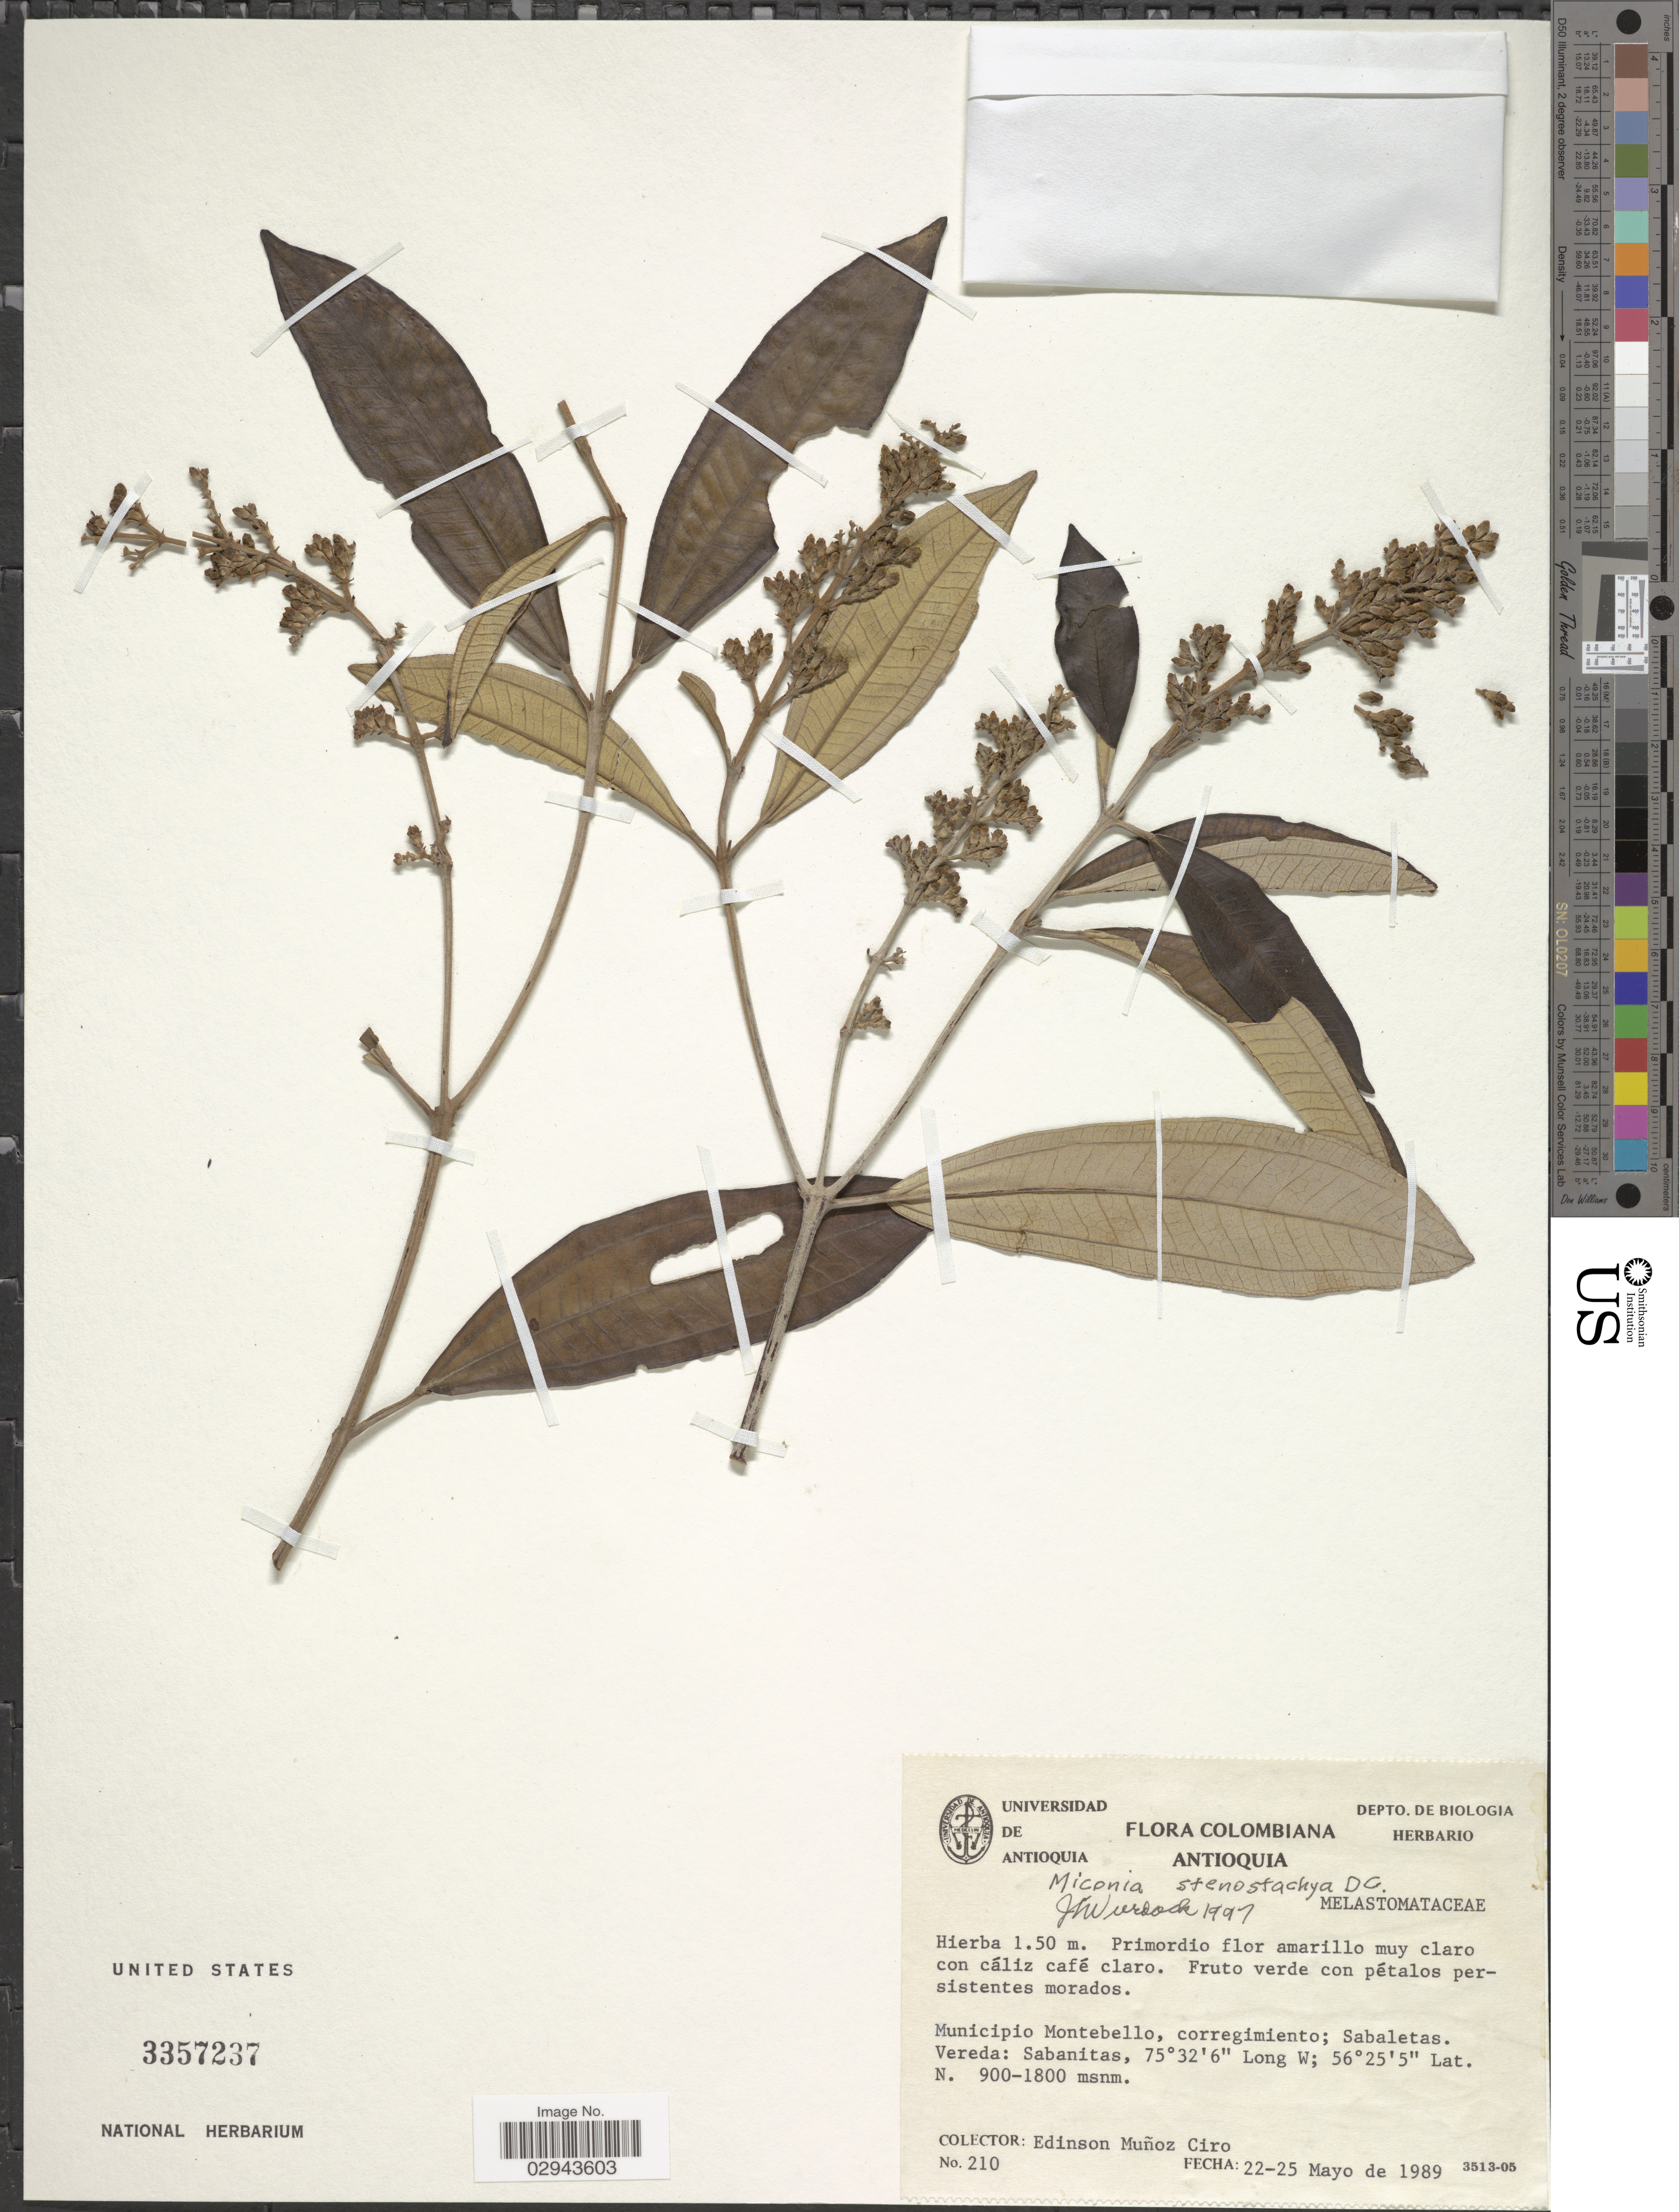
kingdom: Plantae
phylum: Tracheophyta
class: Magnoliopsida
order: Myrtales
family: Melastomataceae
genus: Miconia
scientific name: Miconia stenostachya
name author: DC.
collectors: E. Ciro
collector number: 210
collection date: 1989-05-22/1989-05-25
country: Colombia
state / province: Antioquia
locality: Municipio Montebello, corregimiento; Sabaletas. Vereda: Sabanitas.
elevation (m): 900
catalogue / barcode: US 3357237